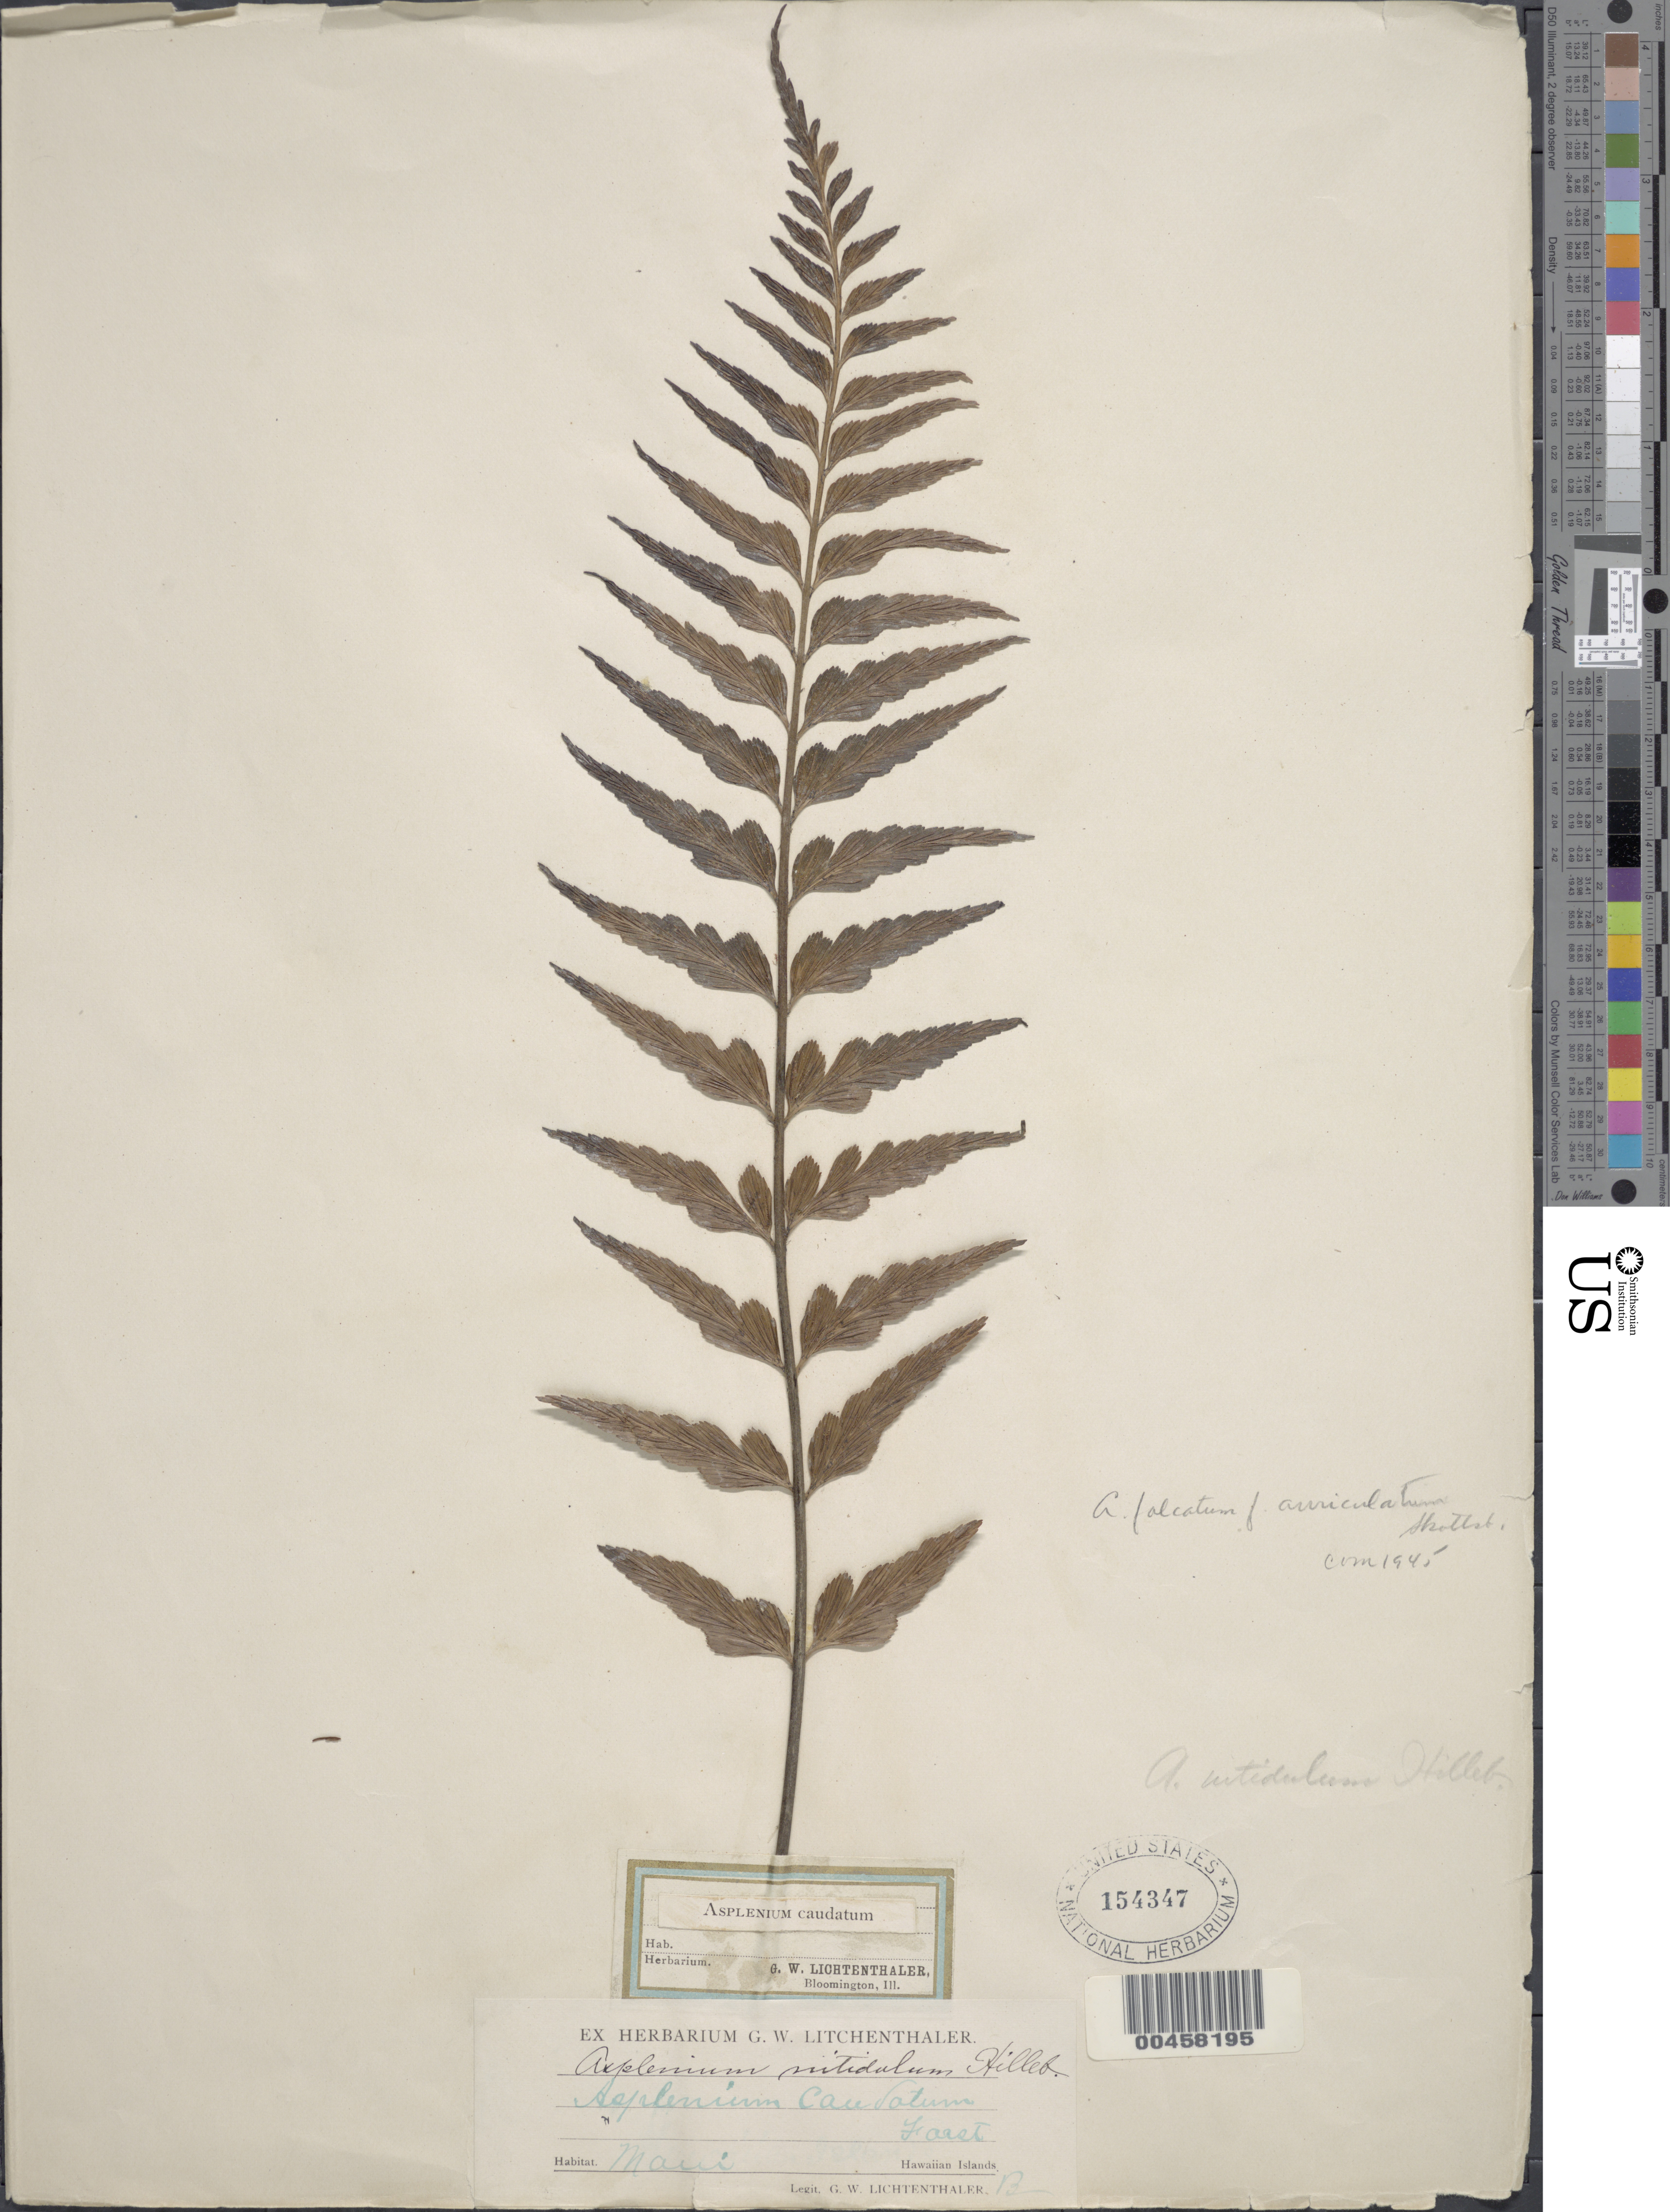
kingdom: Plantae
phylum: Tracheophyta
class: Polypodiopsida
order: Polypodiales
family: Aspleniaceae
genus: Asplenium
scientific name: Asplenium polyodon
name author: G. Forst.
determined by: Wagner, W. L., (BOT), Smithsonian Institution - National Museum of Natural History (UNITED STATES)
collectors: G. Lichtenthaler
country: United States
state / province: Hawaii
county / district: Kauai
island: Kaua'i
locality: Hawaiian Islands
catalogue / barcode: US 154347